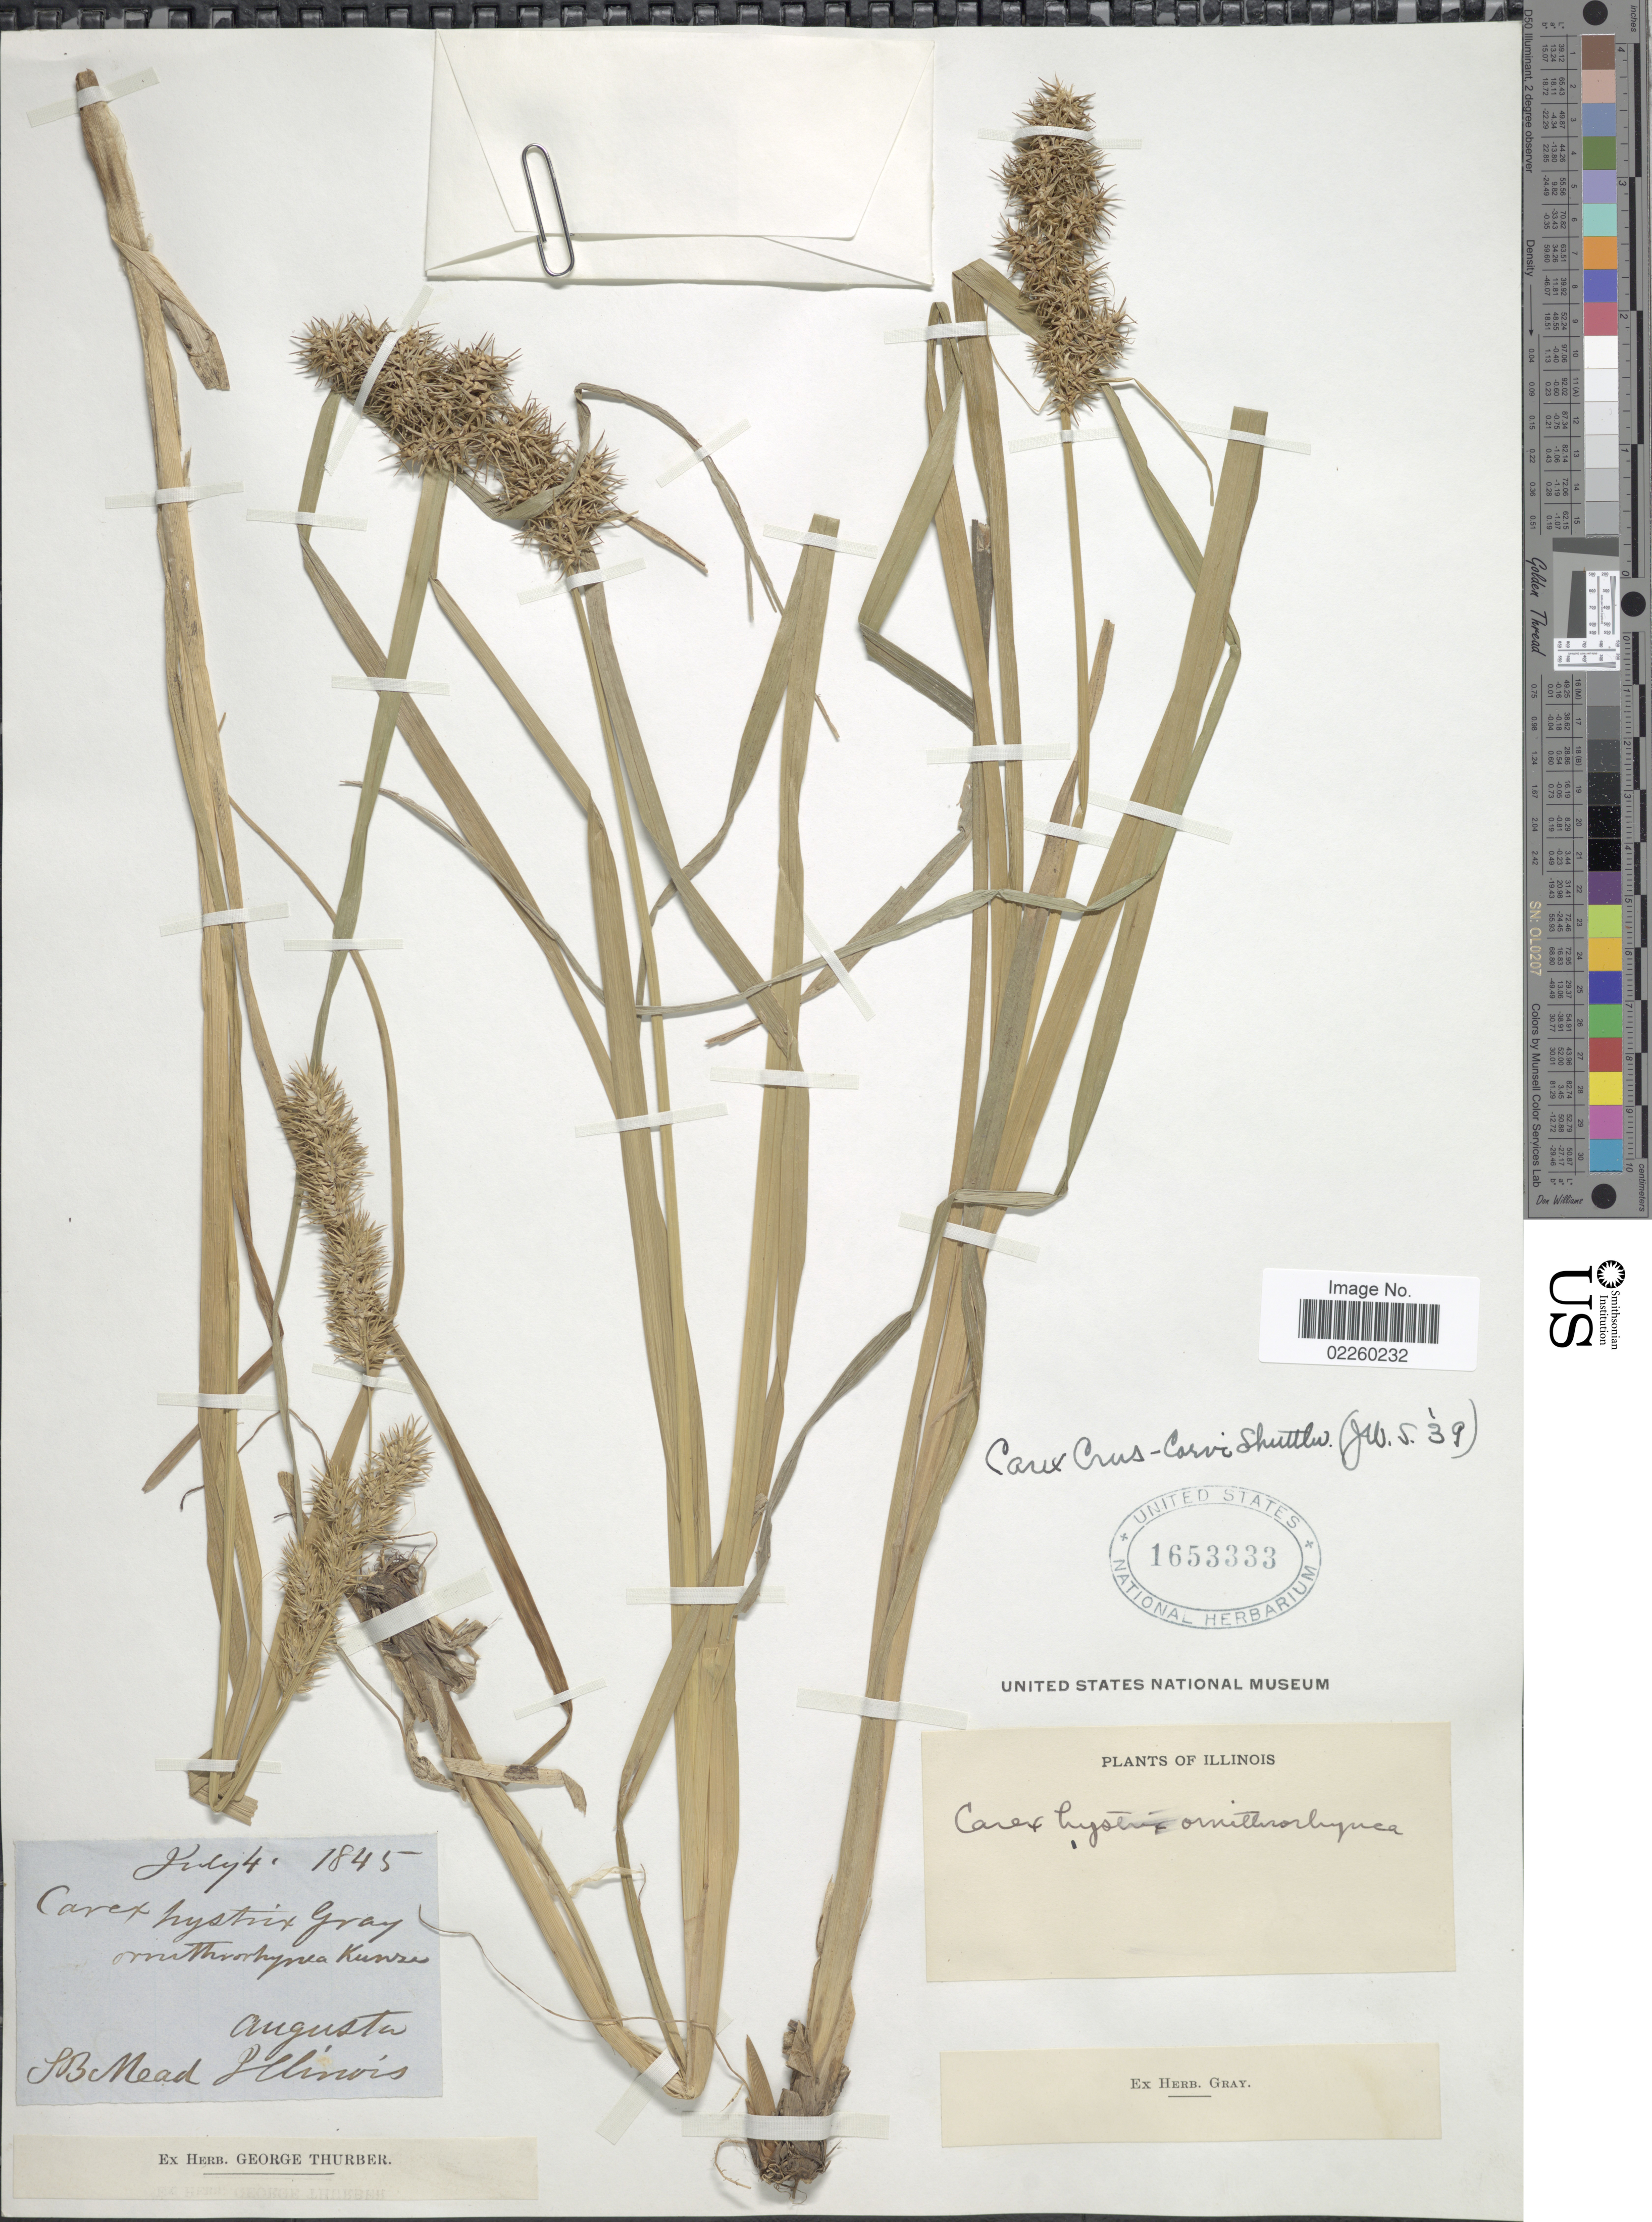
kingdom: Plantae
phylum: Tracheophyta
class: Liliopsida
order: Poales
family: Cyperaceae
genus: Carex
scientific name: Carex crus-corvi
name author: Shuttlew. ex Kunze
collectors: S. Mead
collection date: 1845-07-04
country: United States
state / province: Illinois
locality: Augusta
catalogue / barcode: US 1653333